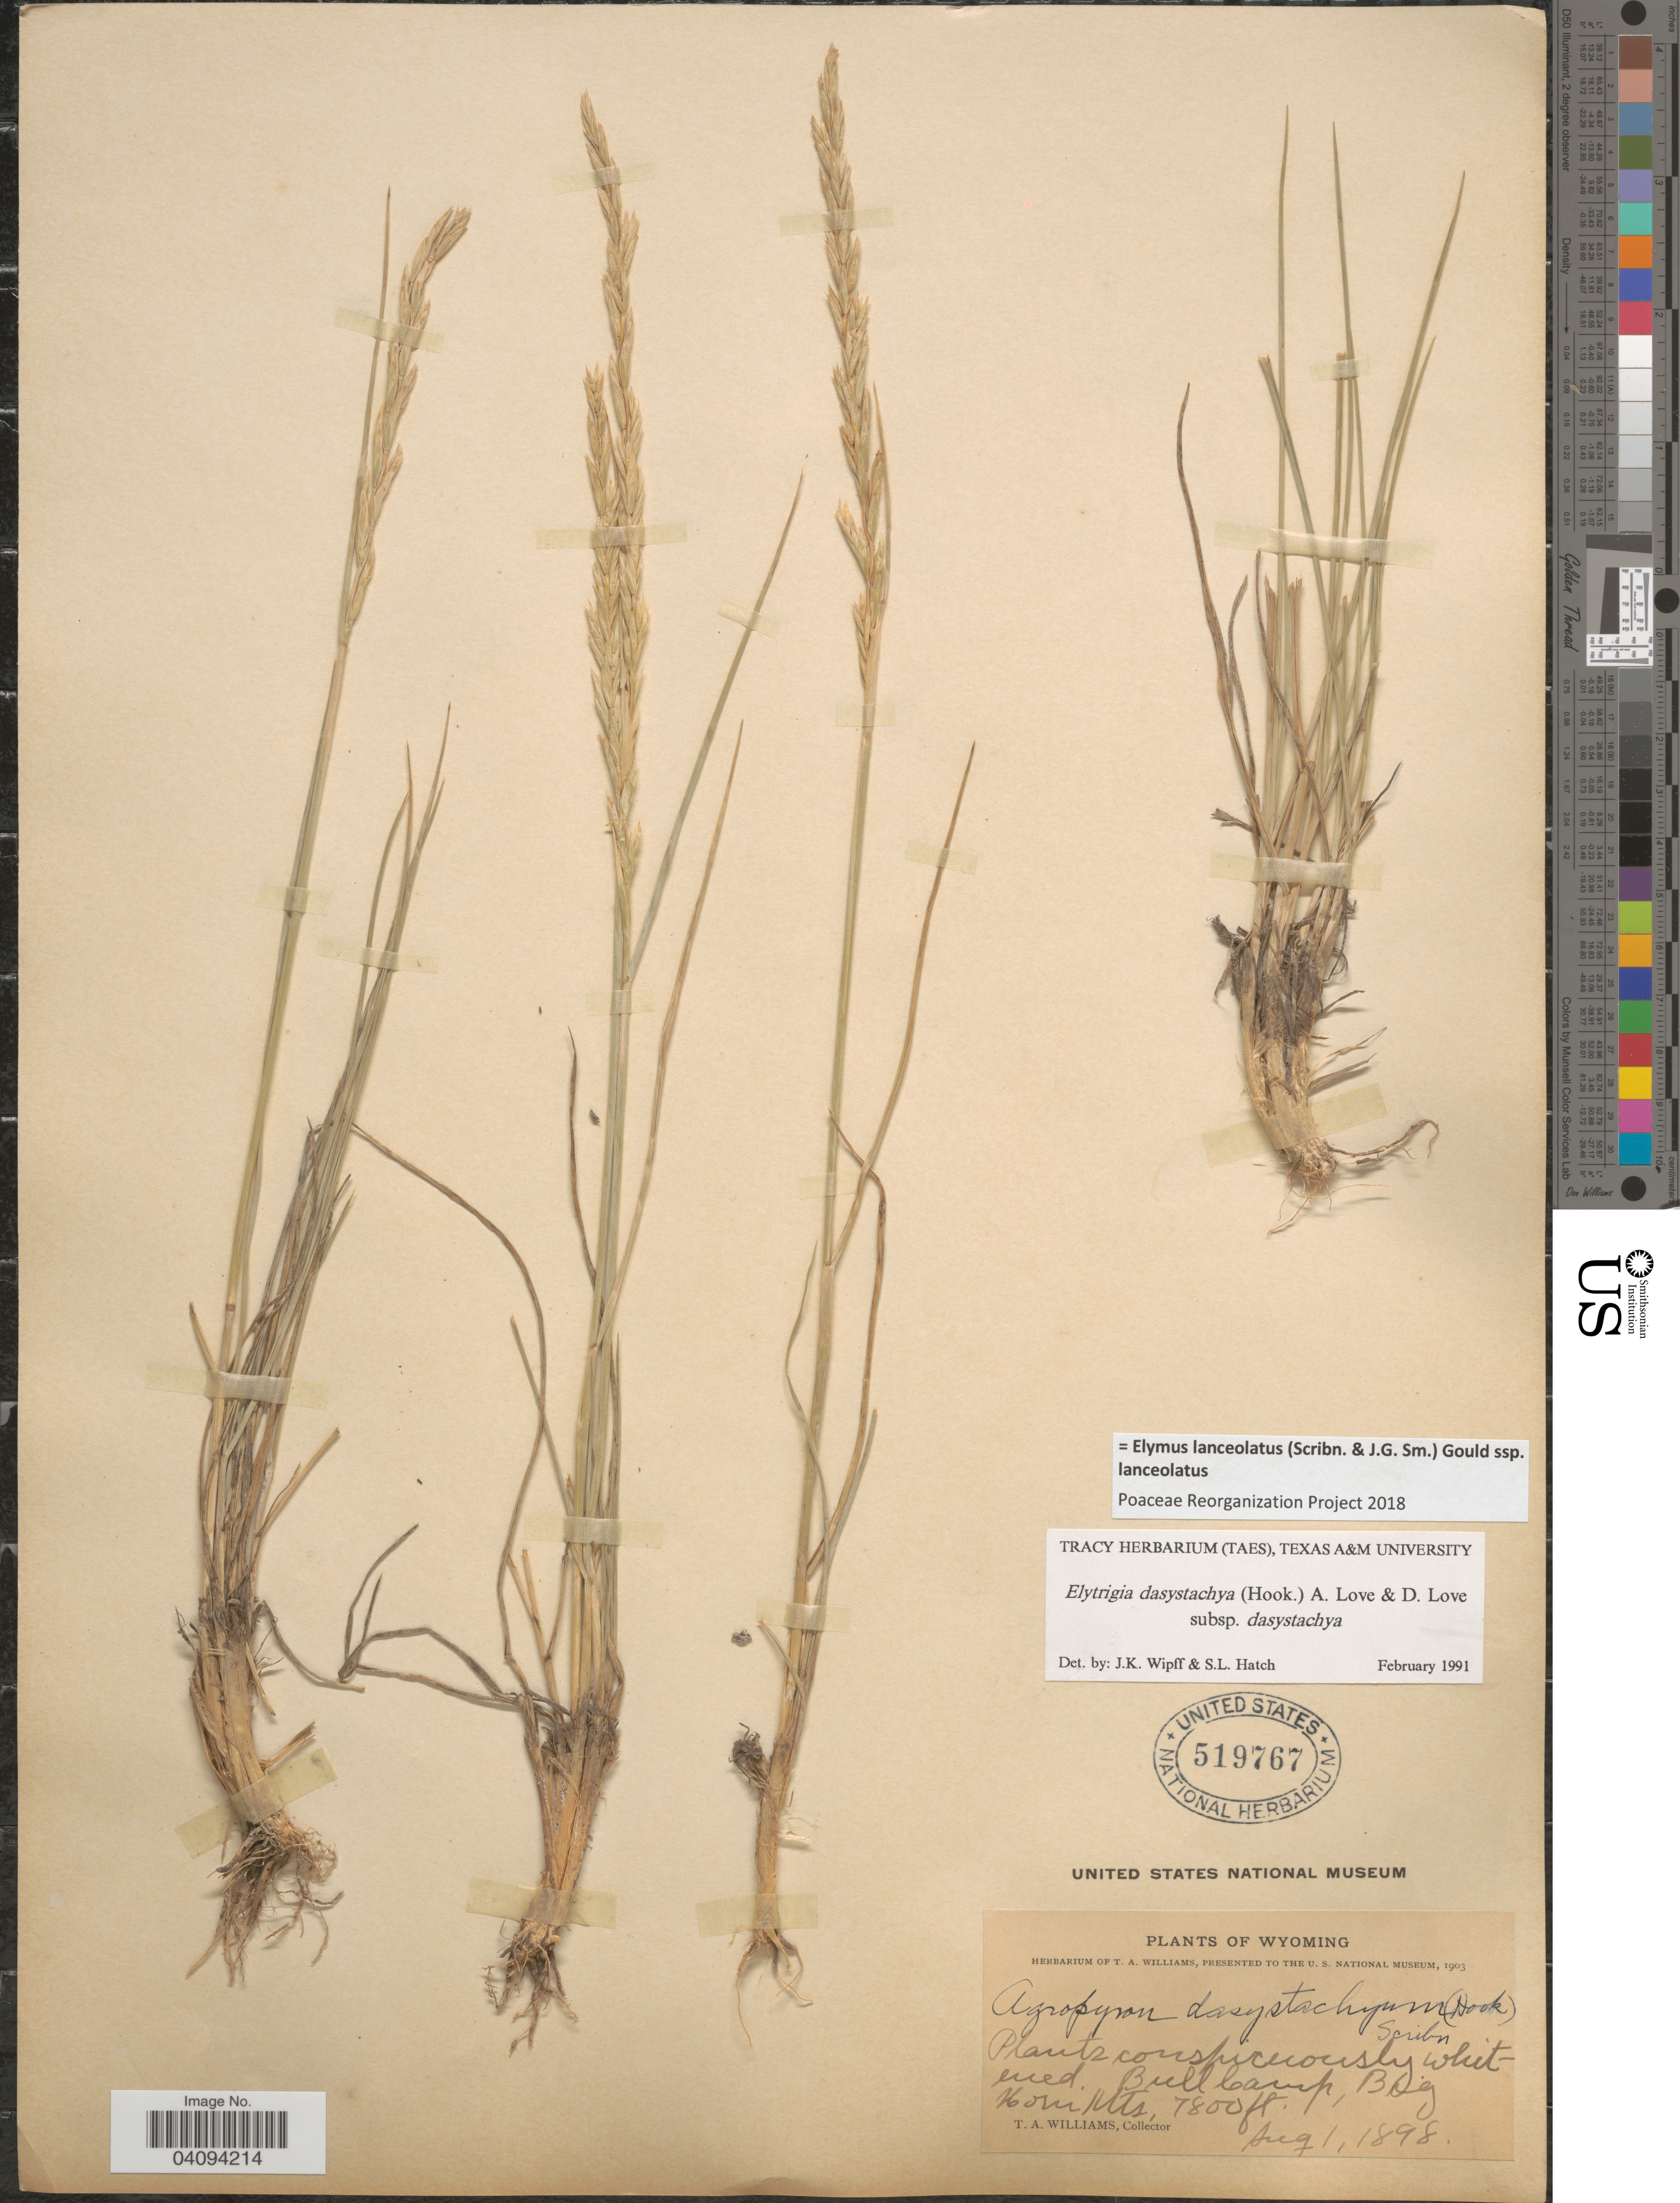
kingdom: Plantae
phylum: Tracheophyta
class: Liliopsida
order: Poales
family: Poaceae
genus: Elymus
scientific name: Elymus lanceolatus subsp. lanceolatus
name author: (Scribn. & J.G. Sm.) Gould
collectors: T. Williams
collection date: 1898-08-01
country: United States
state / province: Wyoming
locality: Bull Camp, Big Horn Mts.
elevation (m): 2377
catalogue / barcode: US 519767